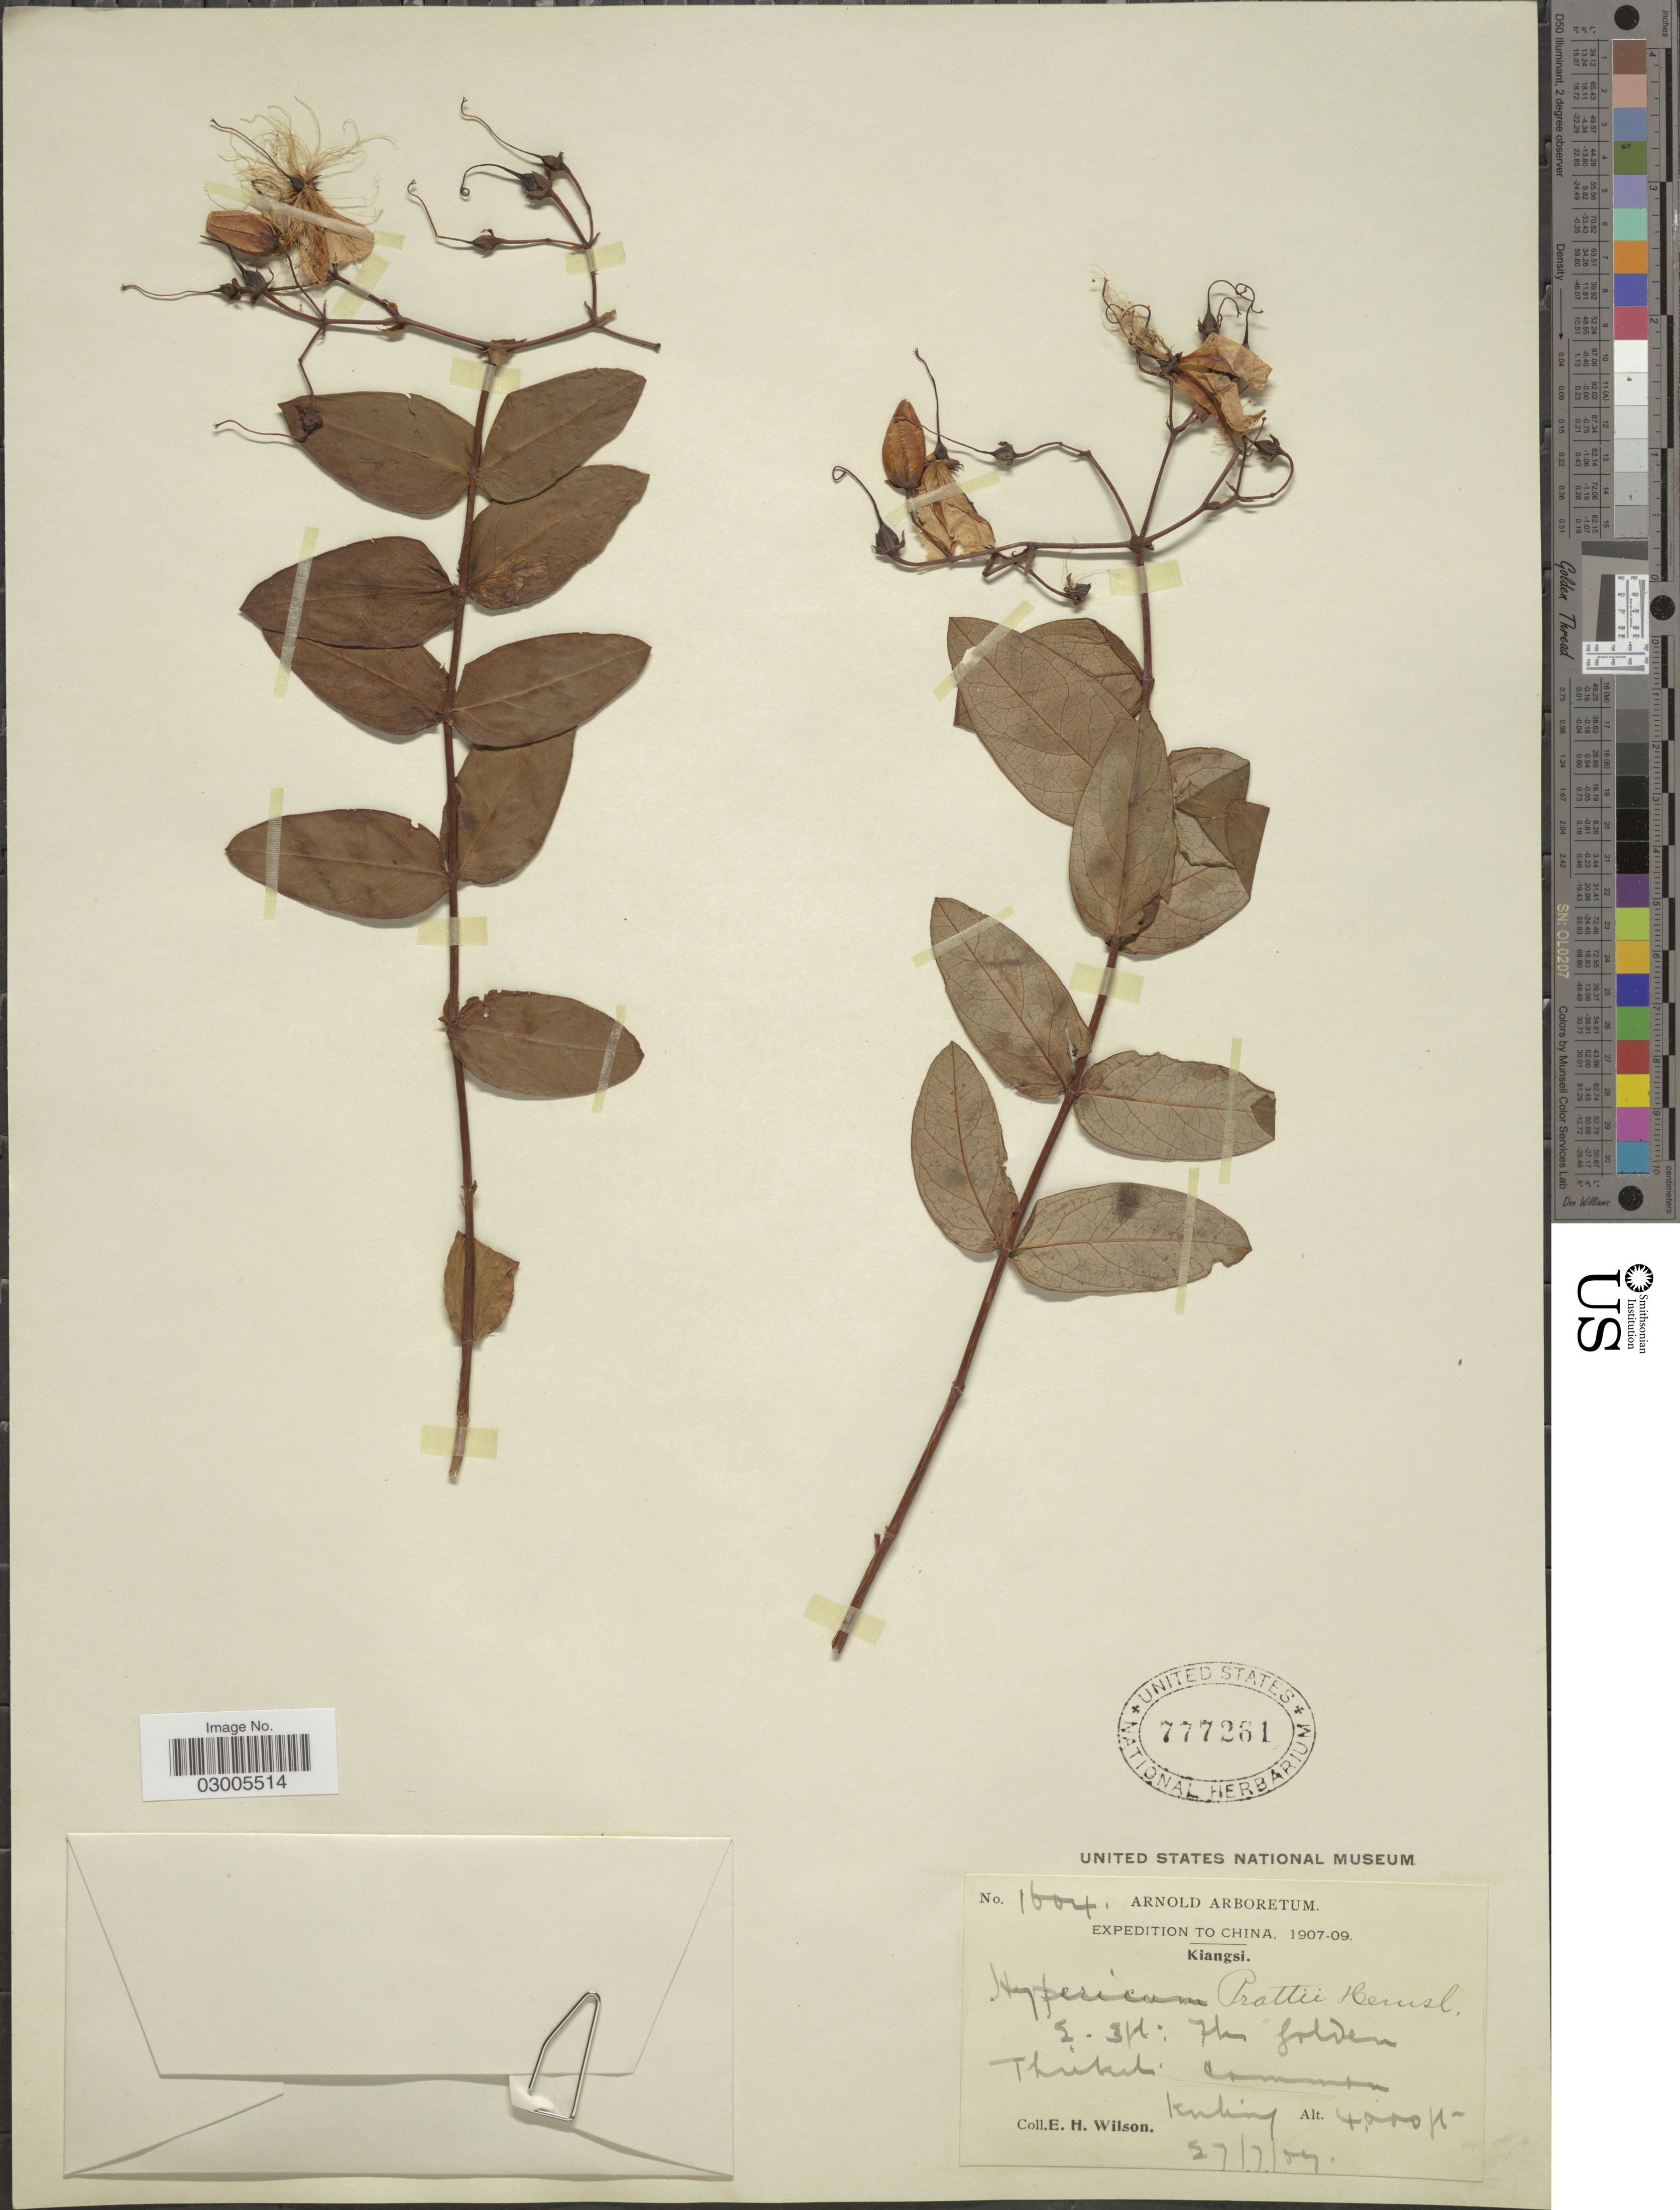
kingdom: Plantae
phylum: Tracheophyta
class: Magnoliopsida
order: Malpighiales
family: Hypericaceae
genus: Hypericum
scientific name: Hypericum prattii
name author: Hemsl.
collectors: E. Wilson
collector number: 1604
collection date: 1907-07-27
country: China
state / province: Jiangxi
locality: Kiangsi. Kuling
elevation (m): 1219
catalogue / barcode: US 777261